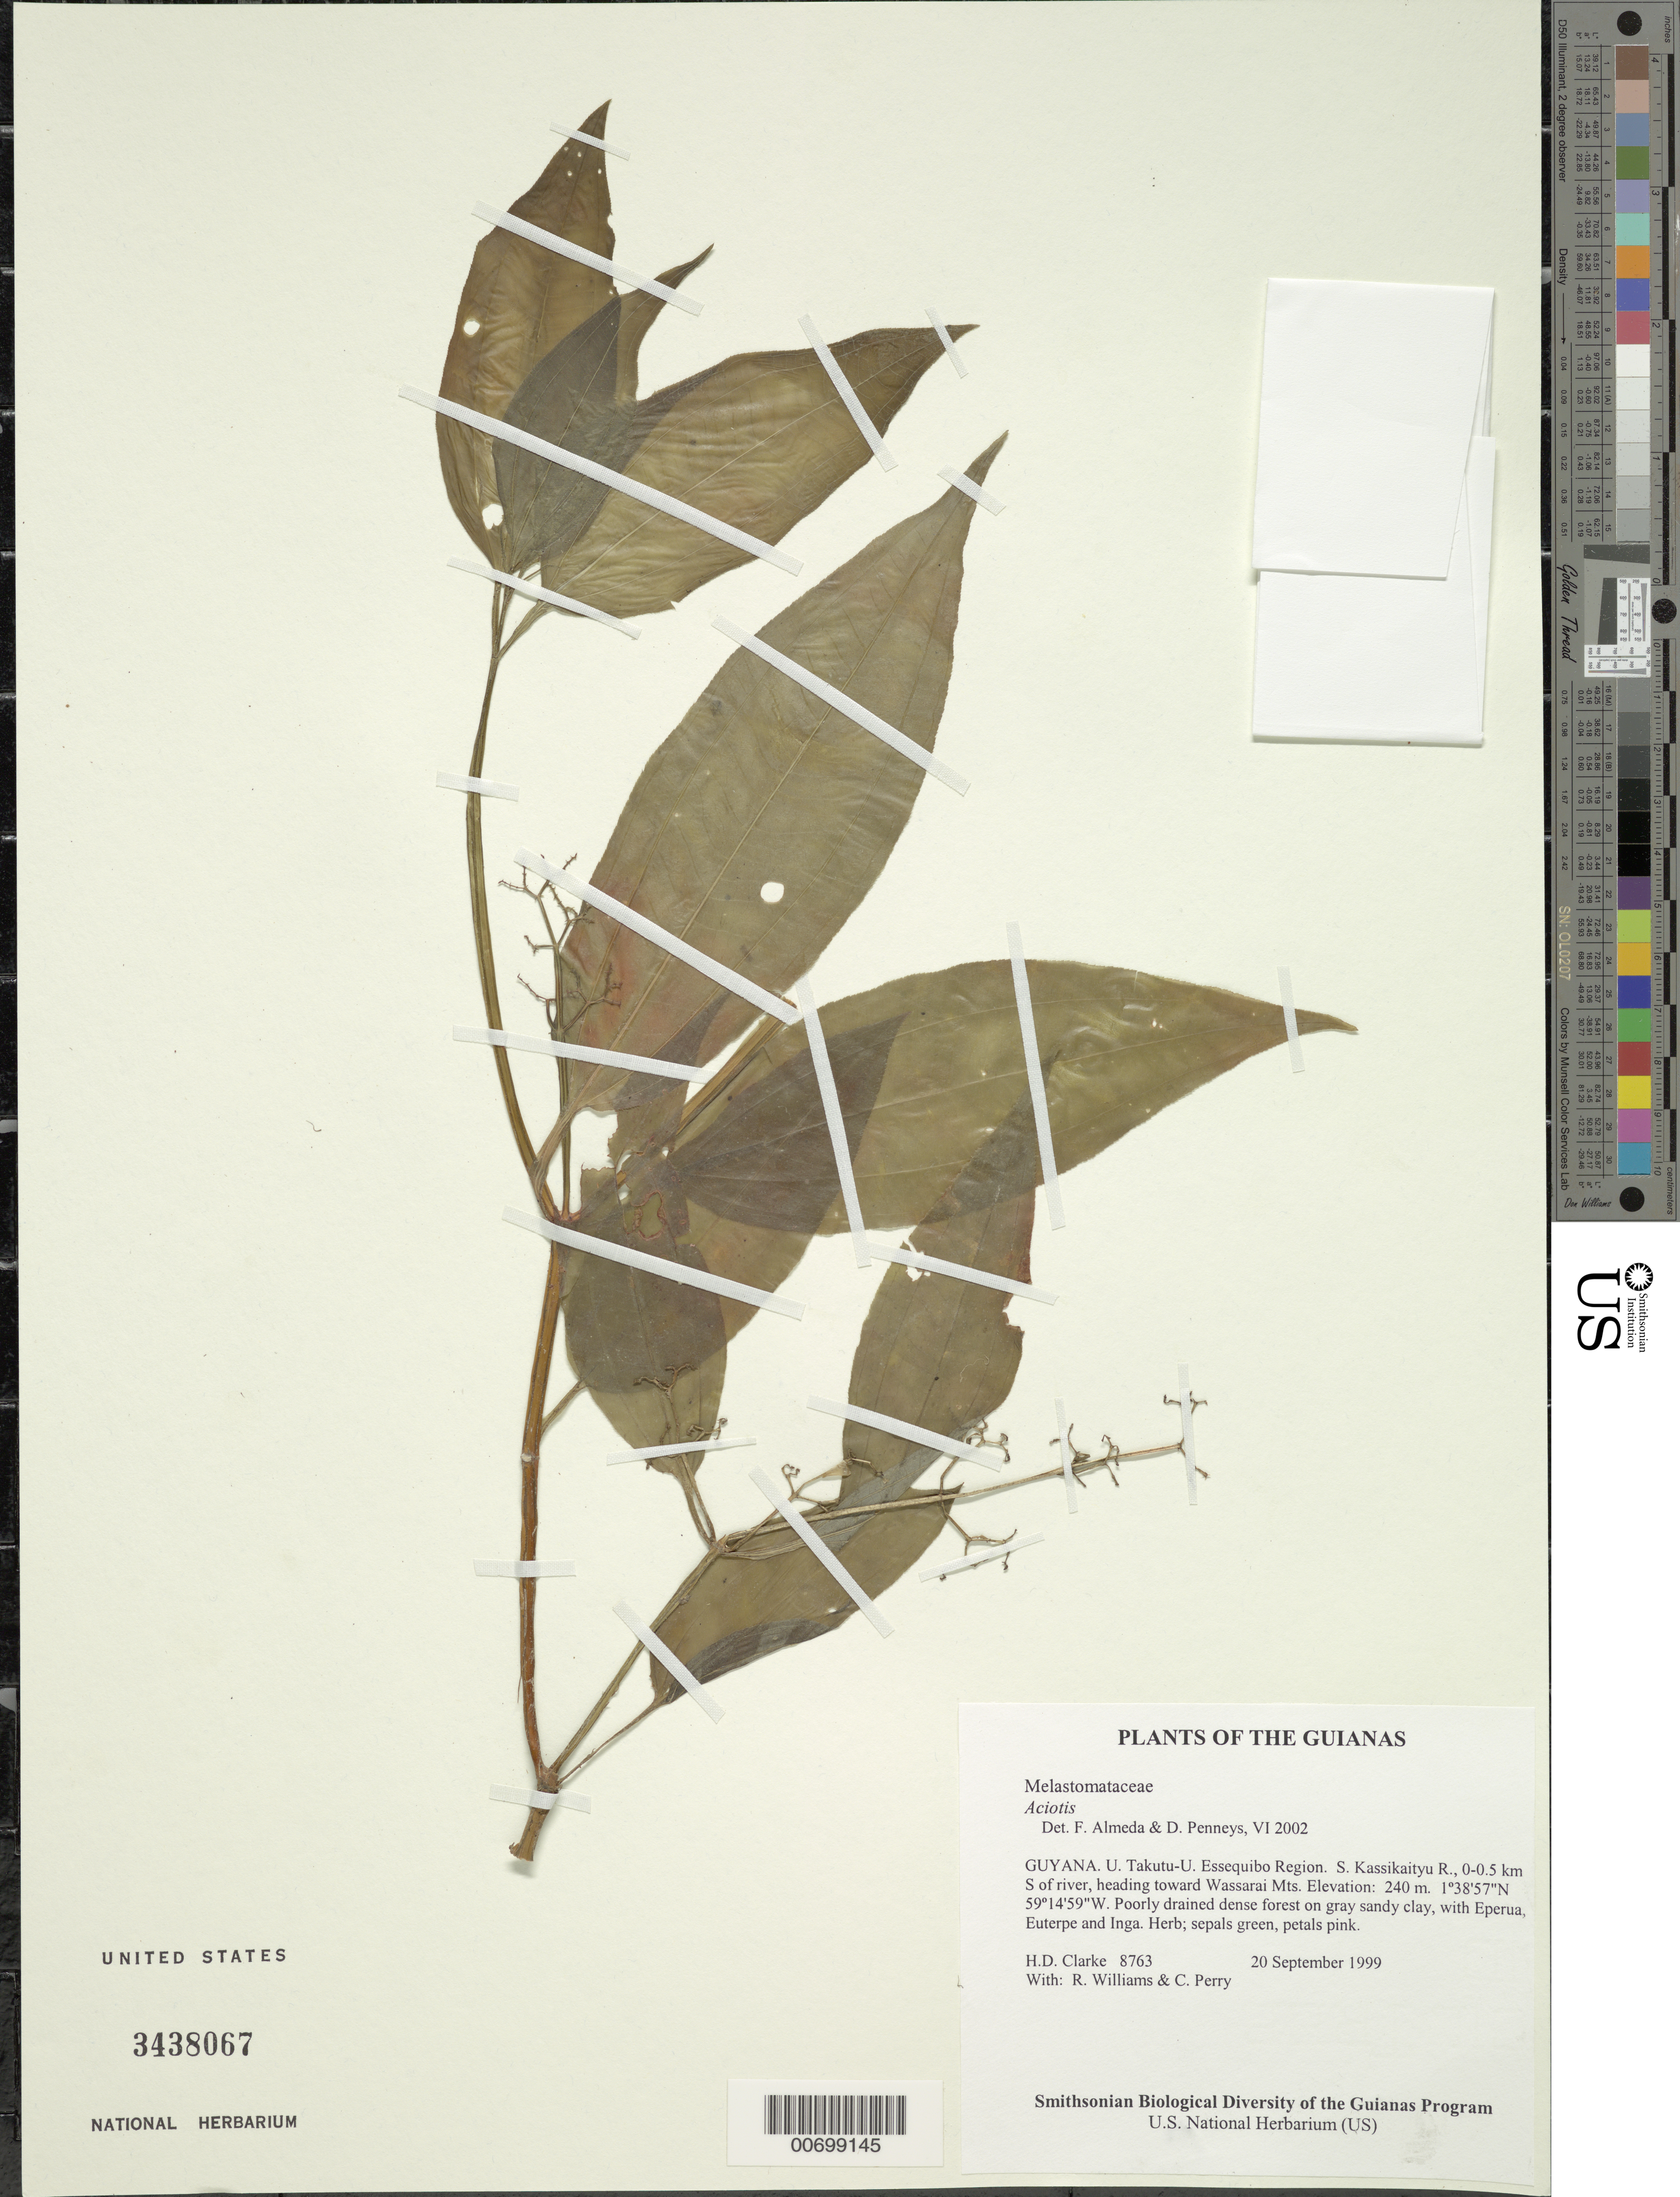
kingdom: Plantae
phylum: Tracheophyta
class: Magnoliopsida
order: Myrtales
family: Melastomataceae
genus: Aciotis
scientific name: Aciotis purpurascens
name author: (Aubl.) Triana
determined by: Nunes da Silva, Diego, (RB), Jardim Botanico do Rio de Janeiro - Herbario (BRAZIL)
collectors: H. D. Clarke, R. Williams & C. Perry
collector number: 8763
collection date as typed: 20 September 1999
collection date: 1999-09-20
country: Guyana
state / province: U. Takutu-U. Essequibo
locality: S. Kassikaityu R., 0-0.5 km S of river, heading toward Wassarai Mts.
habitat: Poorly drained dense forest on gray sandy clay, with Eperua, Euterpe and Inga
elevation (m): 240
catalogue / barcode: US 3438067